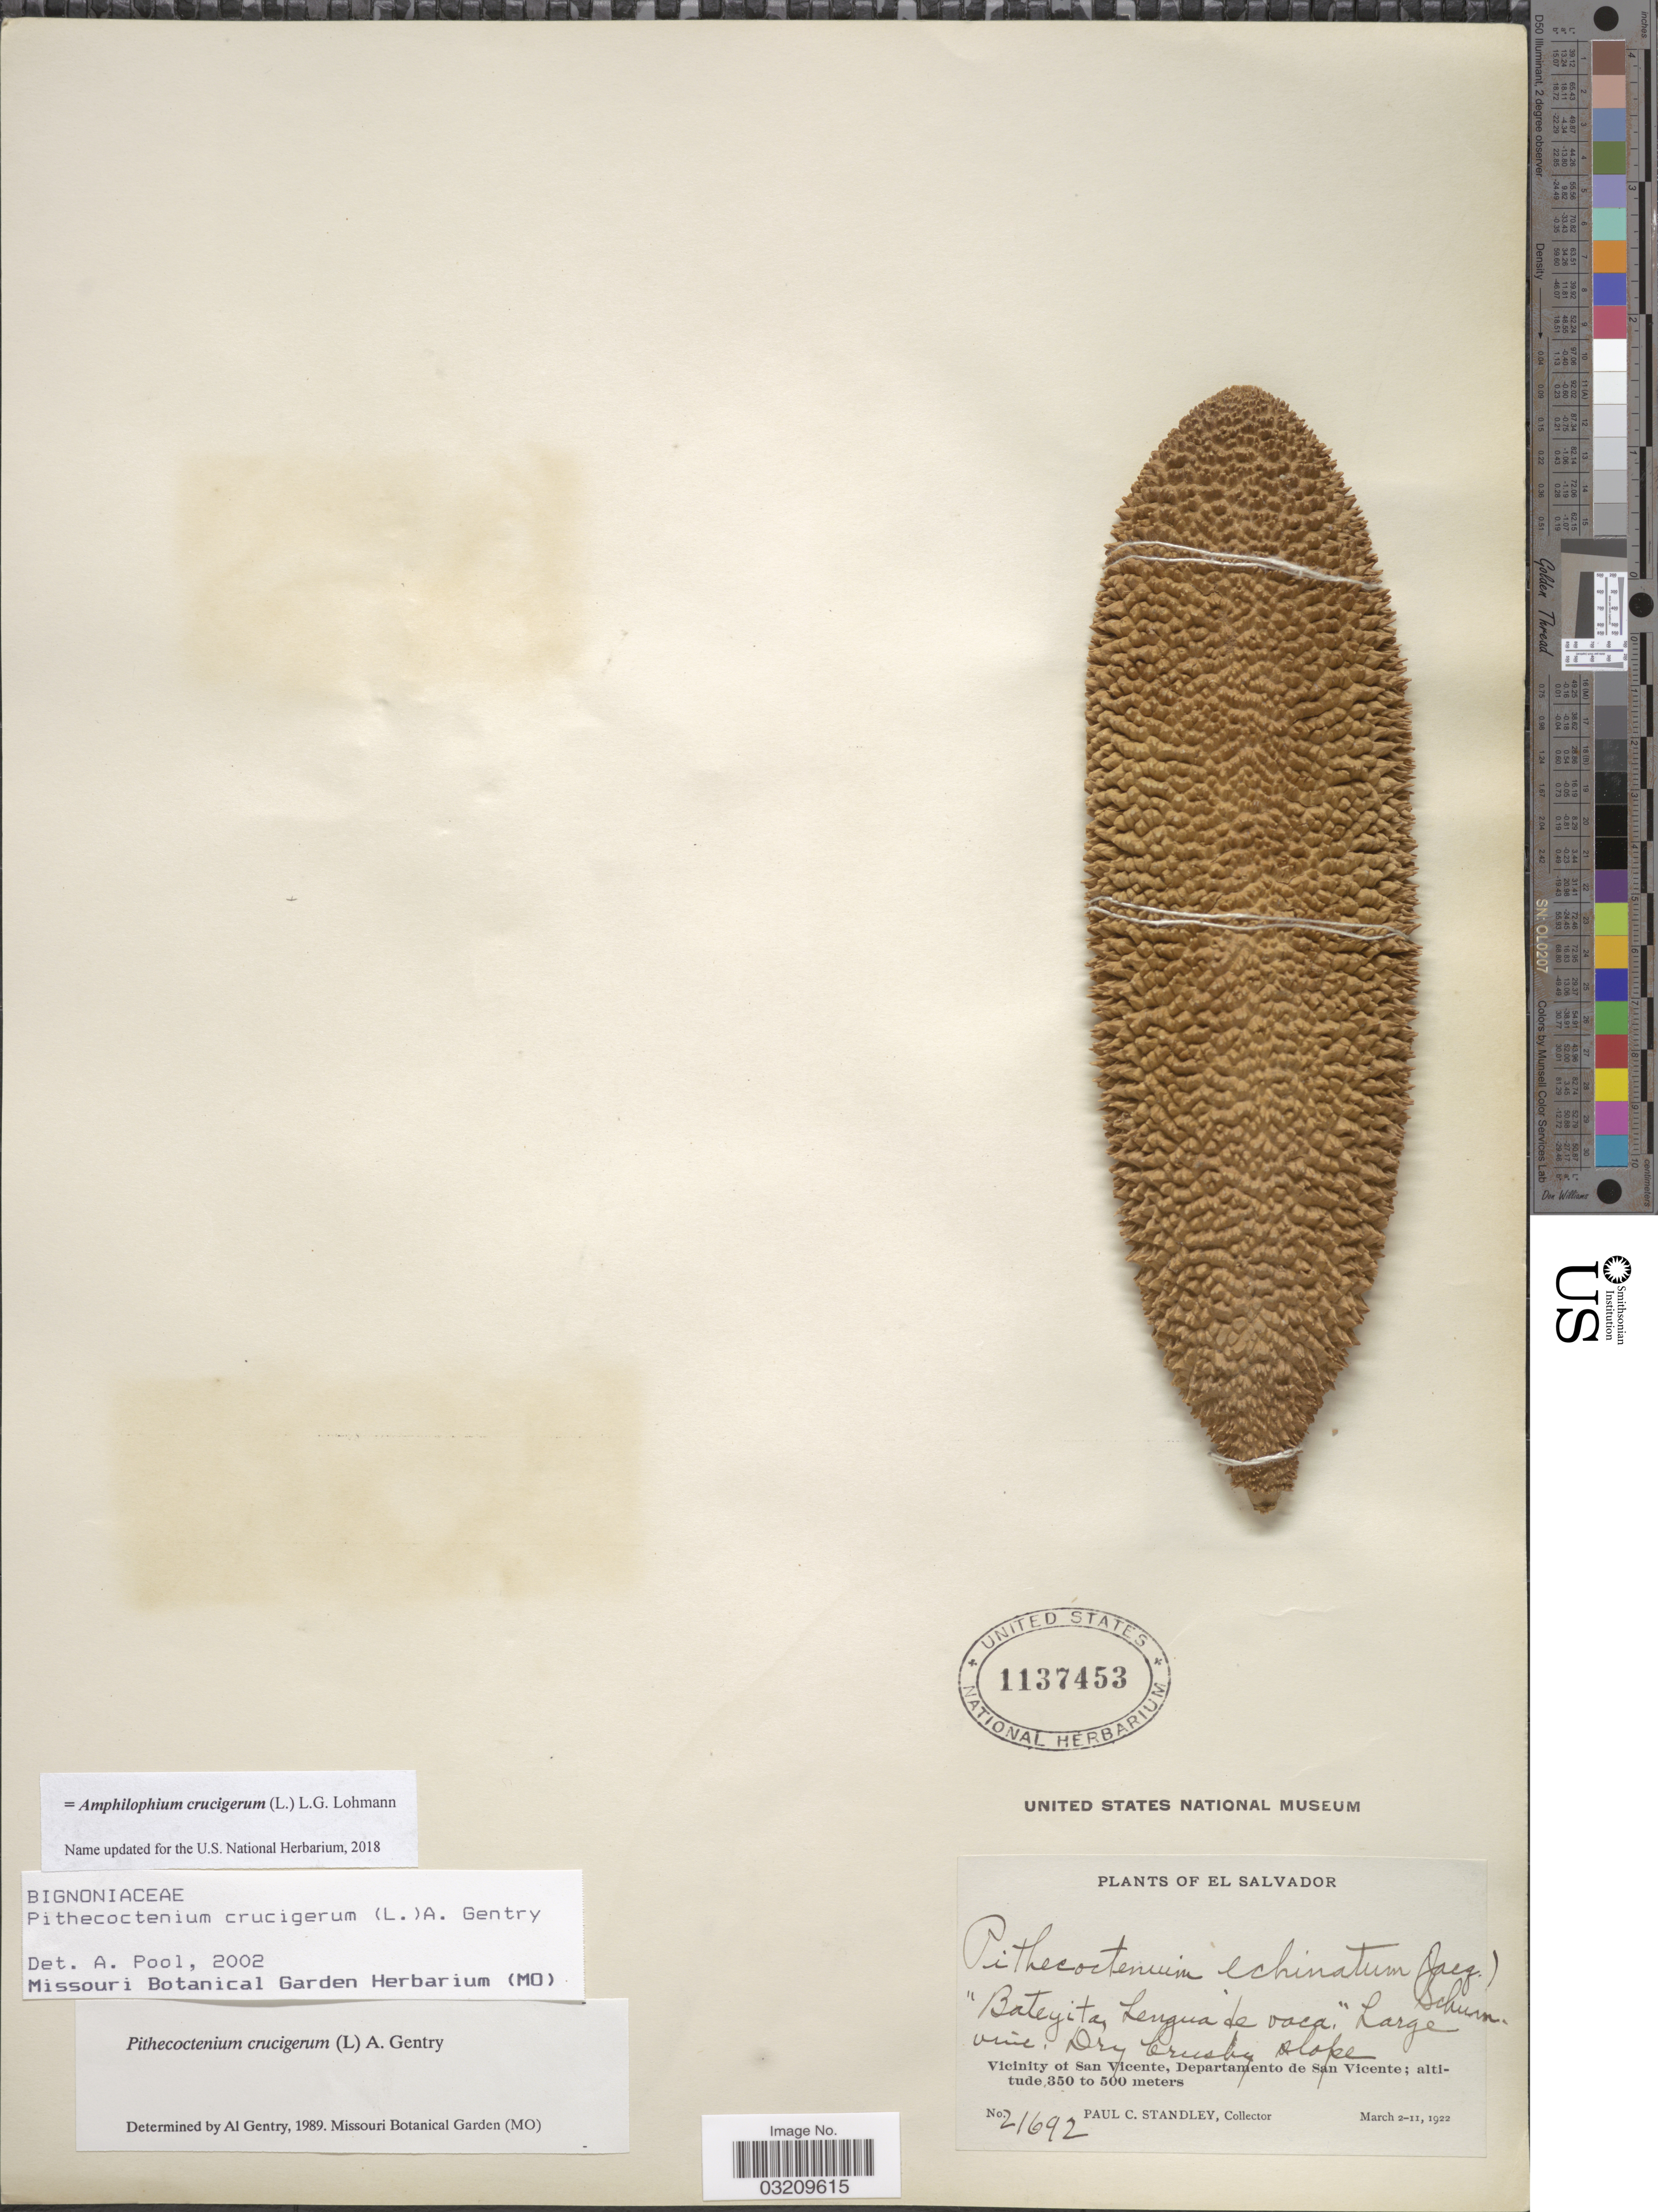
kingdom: Plantae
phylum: Tracheophyta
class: Magnoliopsida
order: Lamiales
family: Bignoniaceae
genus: Amphilophium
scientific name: Amphilophium crucigerum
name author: (L.) L.G. Lohmann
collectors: P. C. Standley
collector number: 21692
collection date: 1922-03-02/1922-03-11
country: El Salvador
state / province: San Vincente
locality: Vicinity of San Vicente, Departamento de San Vicente.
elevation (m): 350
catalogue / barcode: US 1137453